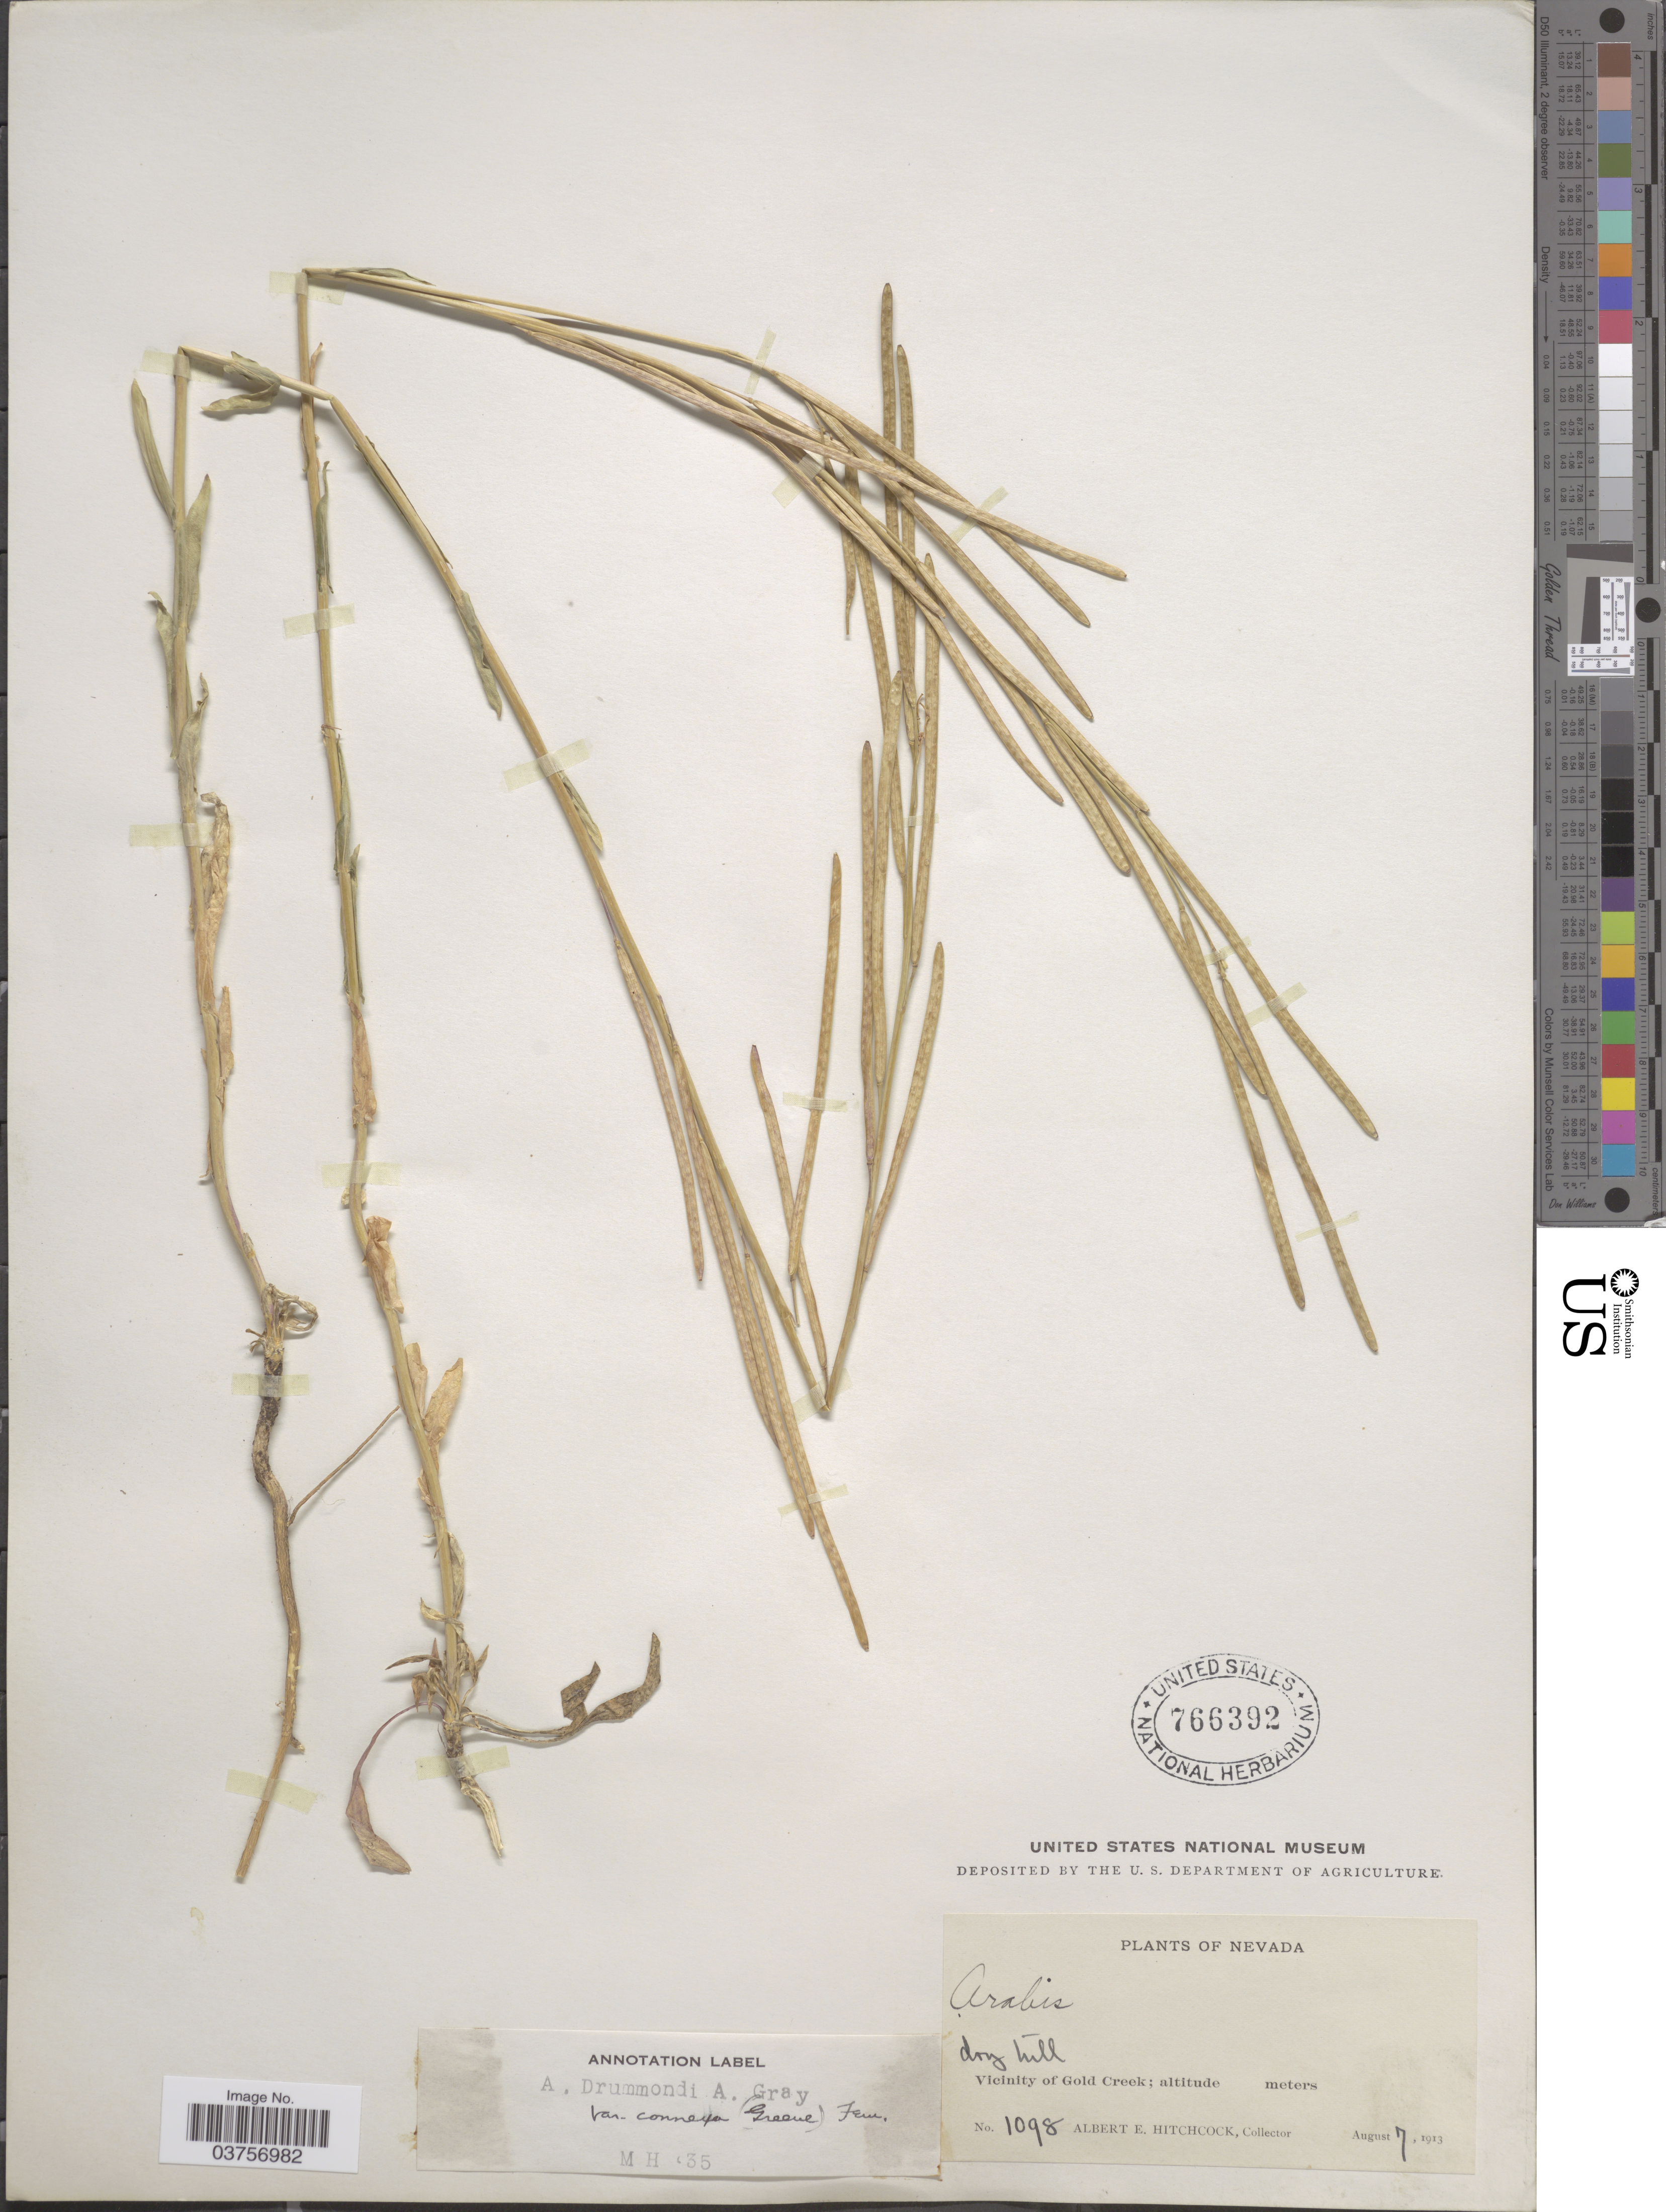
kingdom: Plantae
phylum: Tracheophyta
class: Magnoliopsida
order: Brassicales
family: Brassicaceae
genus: Arabis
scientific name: Arabis drummondii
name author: A. Gray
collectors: A. Hitchcock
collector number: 1098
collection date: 1913-08-07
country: United States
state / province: Nevada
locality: Vicinity of Gold Creek.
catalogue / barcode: US 766392